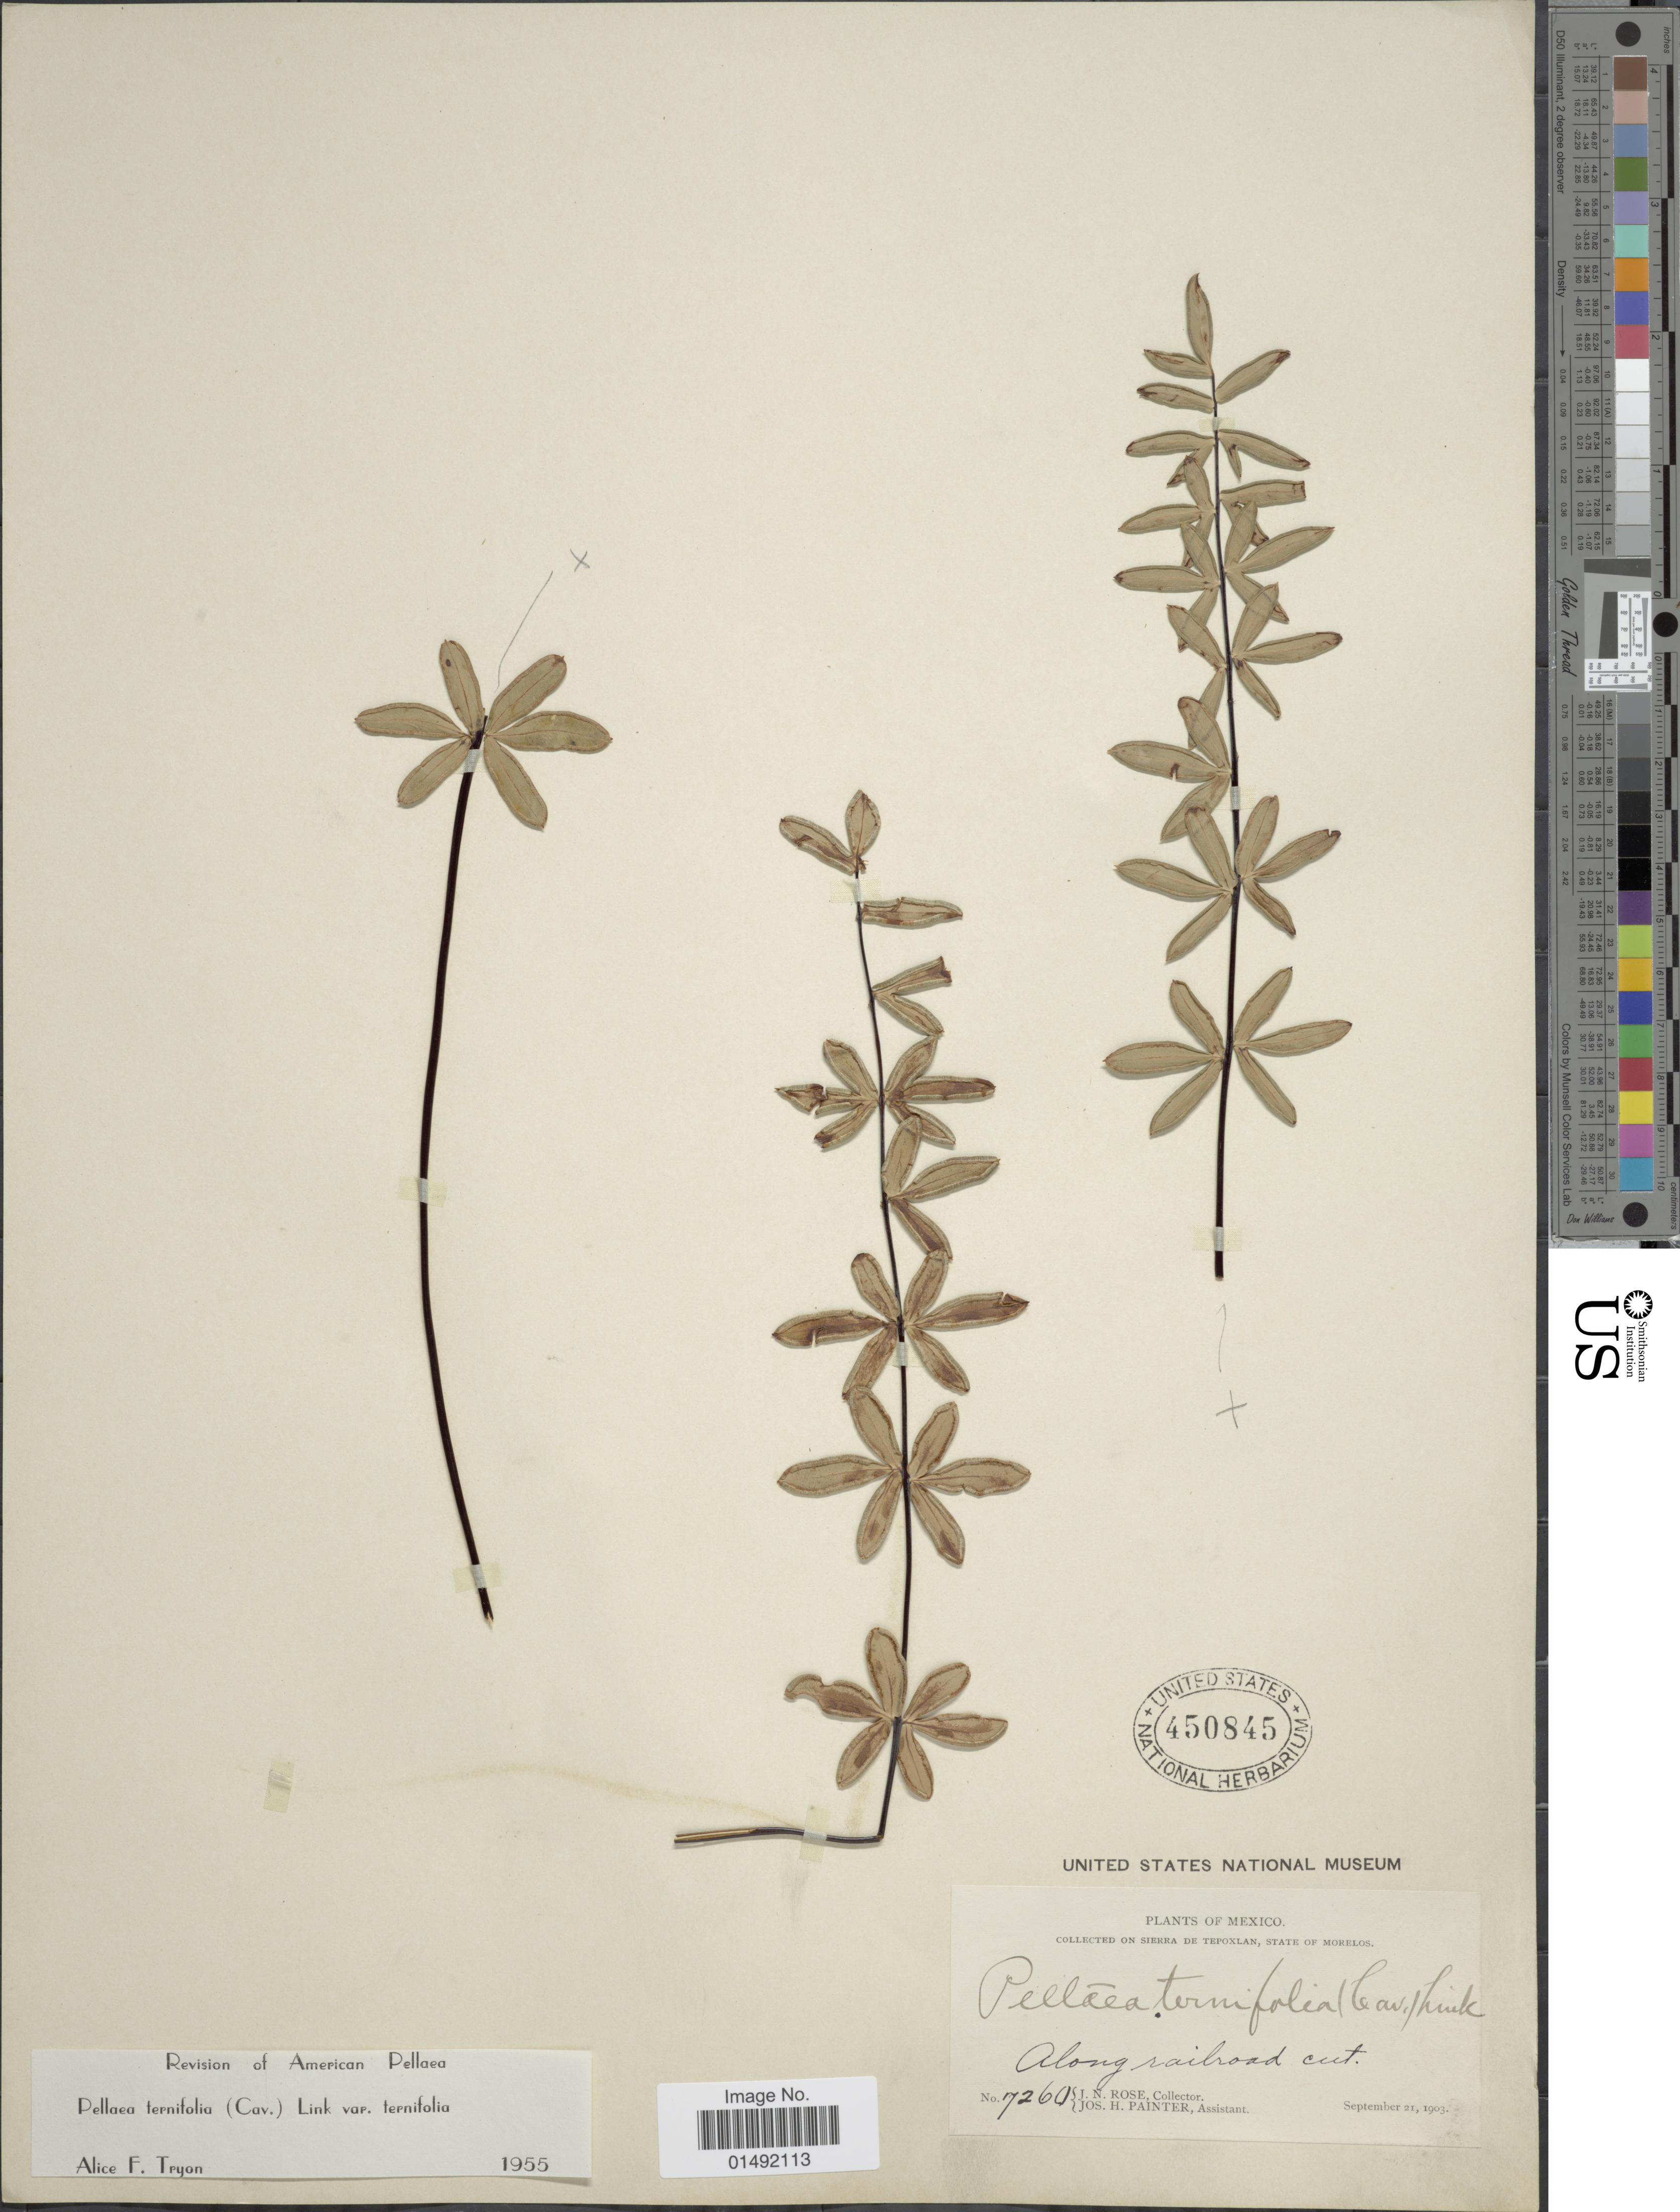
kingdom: Plantae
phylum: Tracheophyta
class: Polypodiopsida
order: Polypodiales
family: Pteridaceae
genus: Pellaea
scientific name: Pellaea ternifolia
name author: (Cav.) Link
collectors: J. N. Rose & J. H. Painter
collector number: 7260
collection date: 1903-09-21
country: Mexico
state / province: Morelos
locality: On Sierra de Tepoxlan, Along railroad cut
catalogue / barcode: US 450845